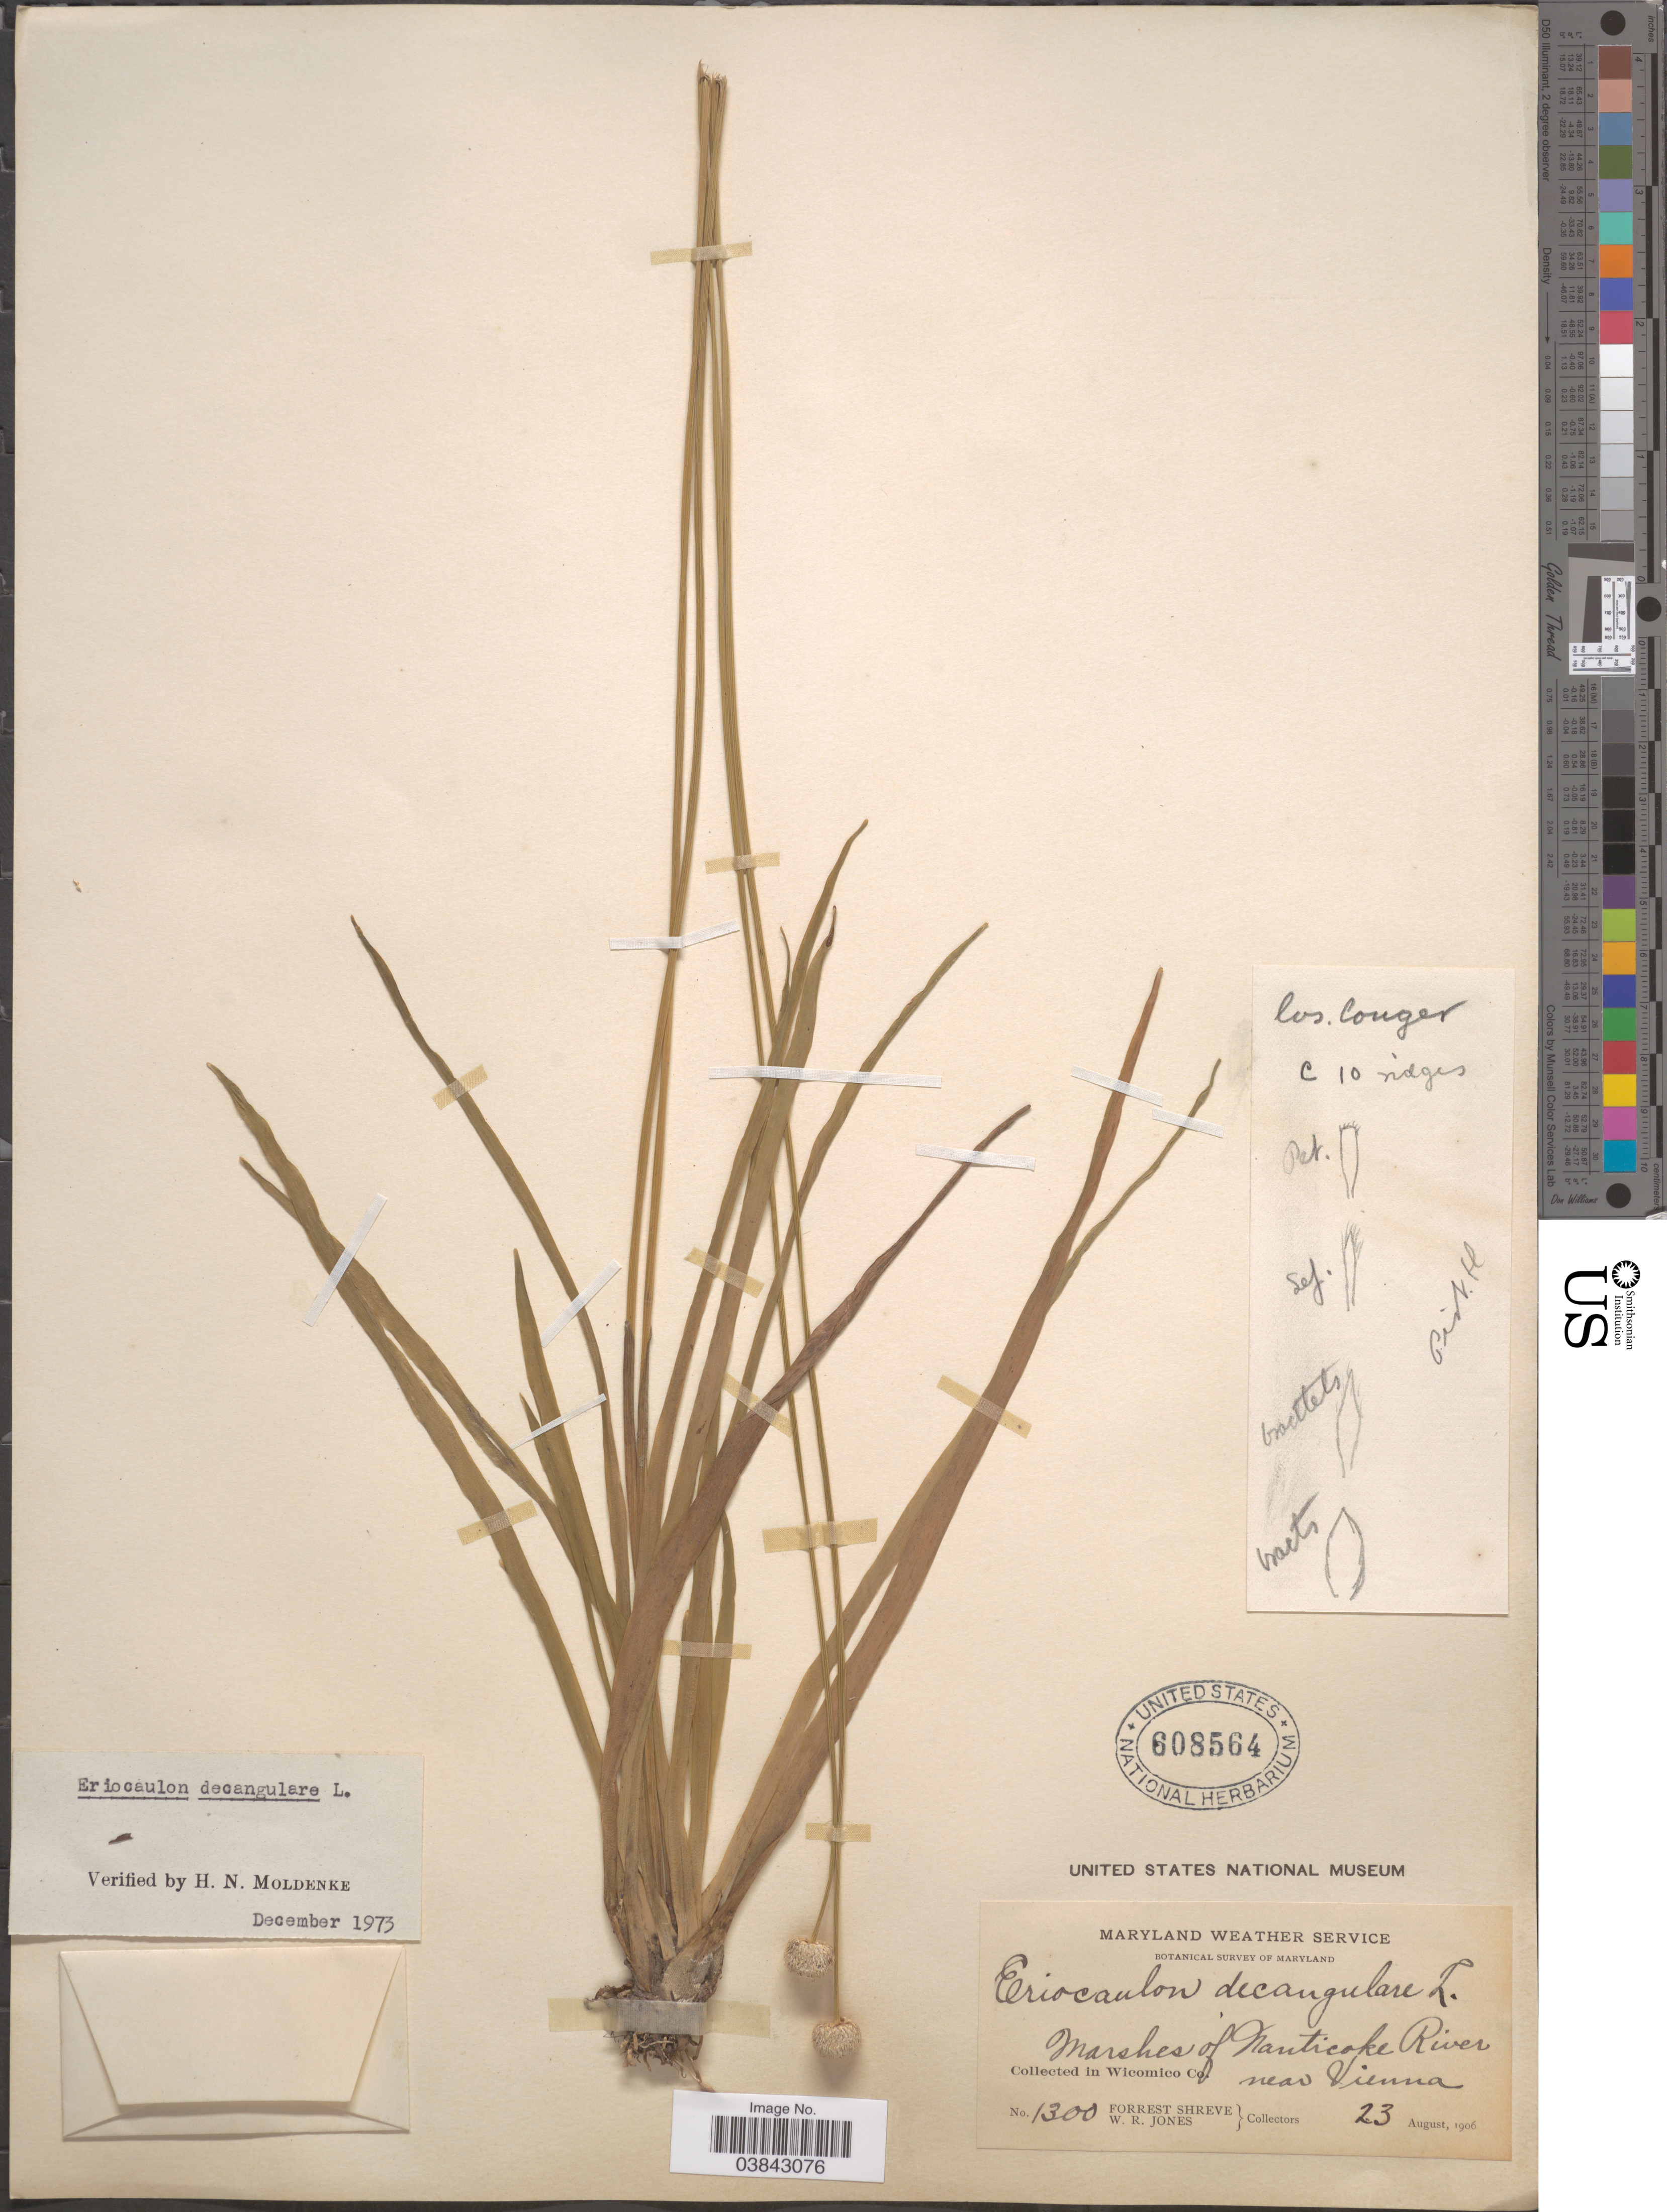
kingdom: Plantae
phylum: Tracheophyta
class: Liliopsida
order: Poales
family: Eriocaulaceae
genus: Eriocaulon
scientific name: Eriocaulon decangulare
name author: L.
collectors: F. Shreve & W. R. Jones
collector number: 1300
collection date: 1906-08-23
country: United States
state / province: Maryland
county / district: Wicomico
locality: Nanticoke River near Vienna. In Wicomico Co.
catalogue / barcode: US 608564